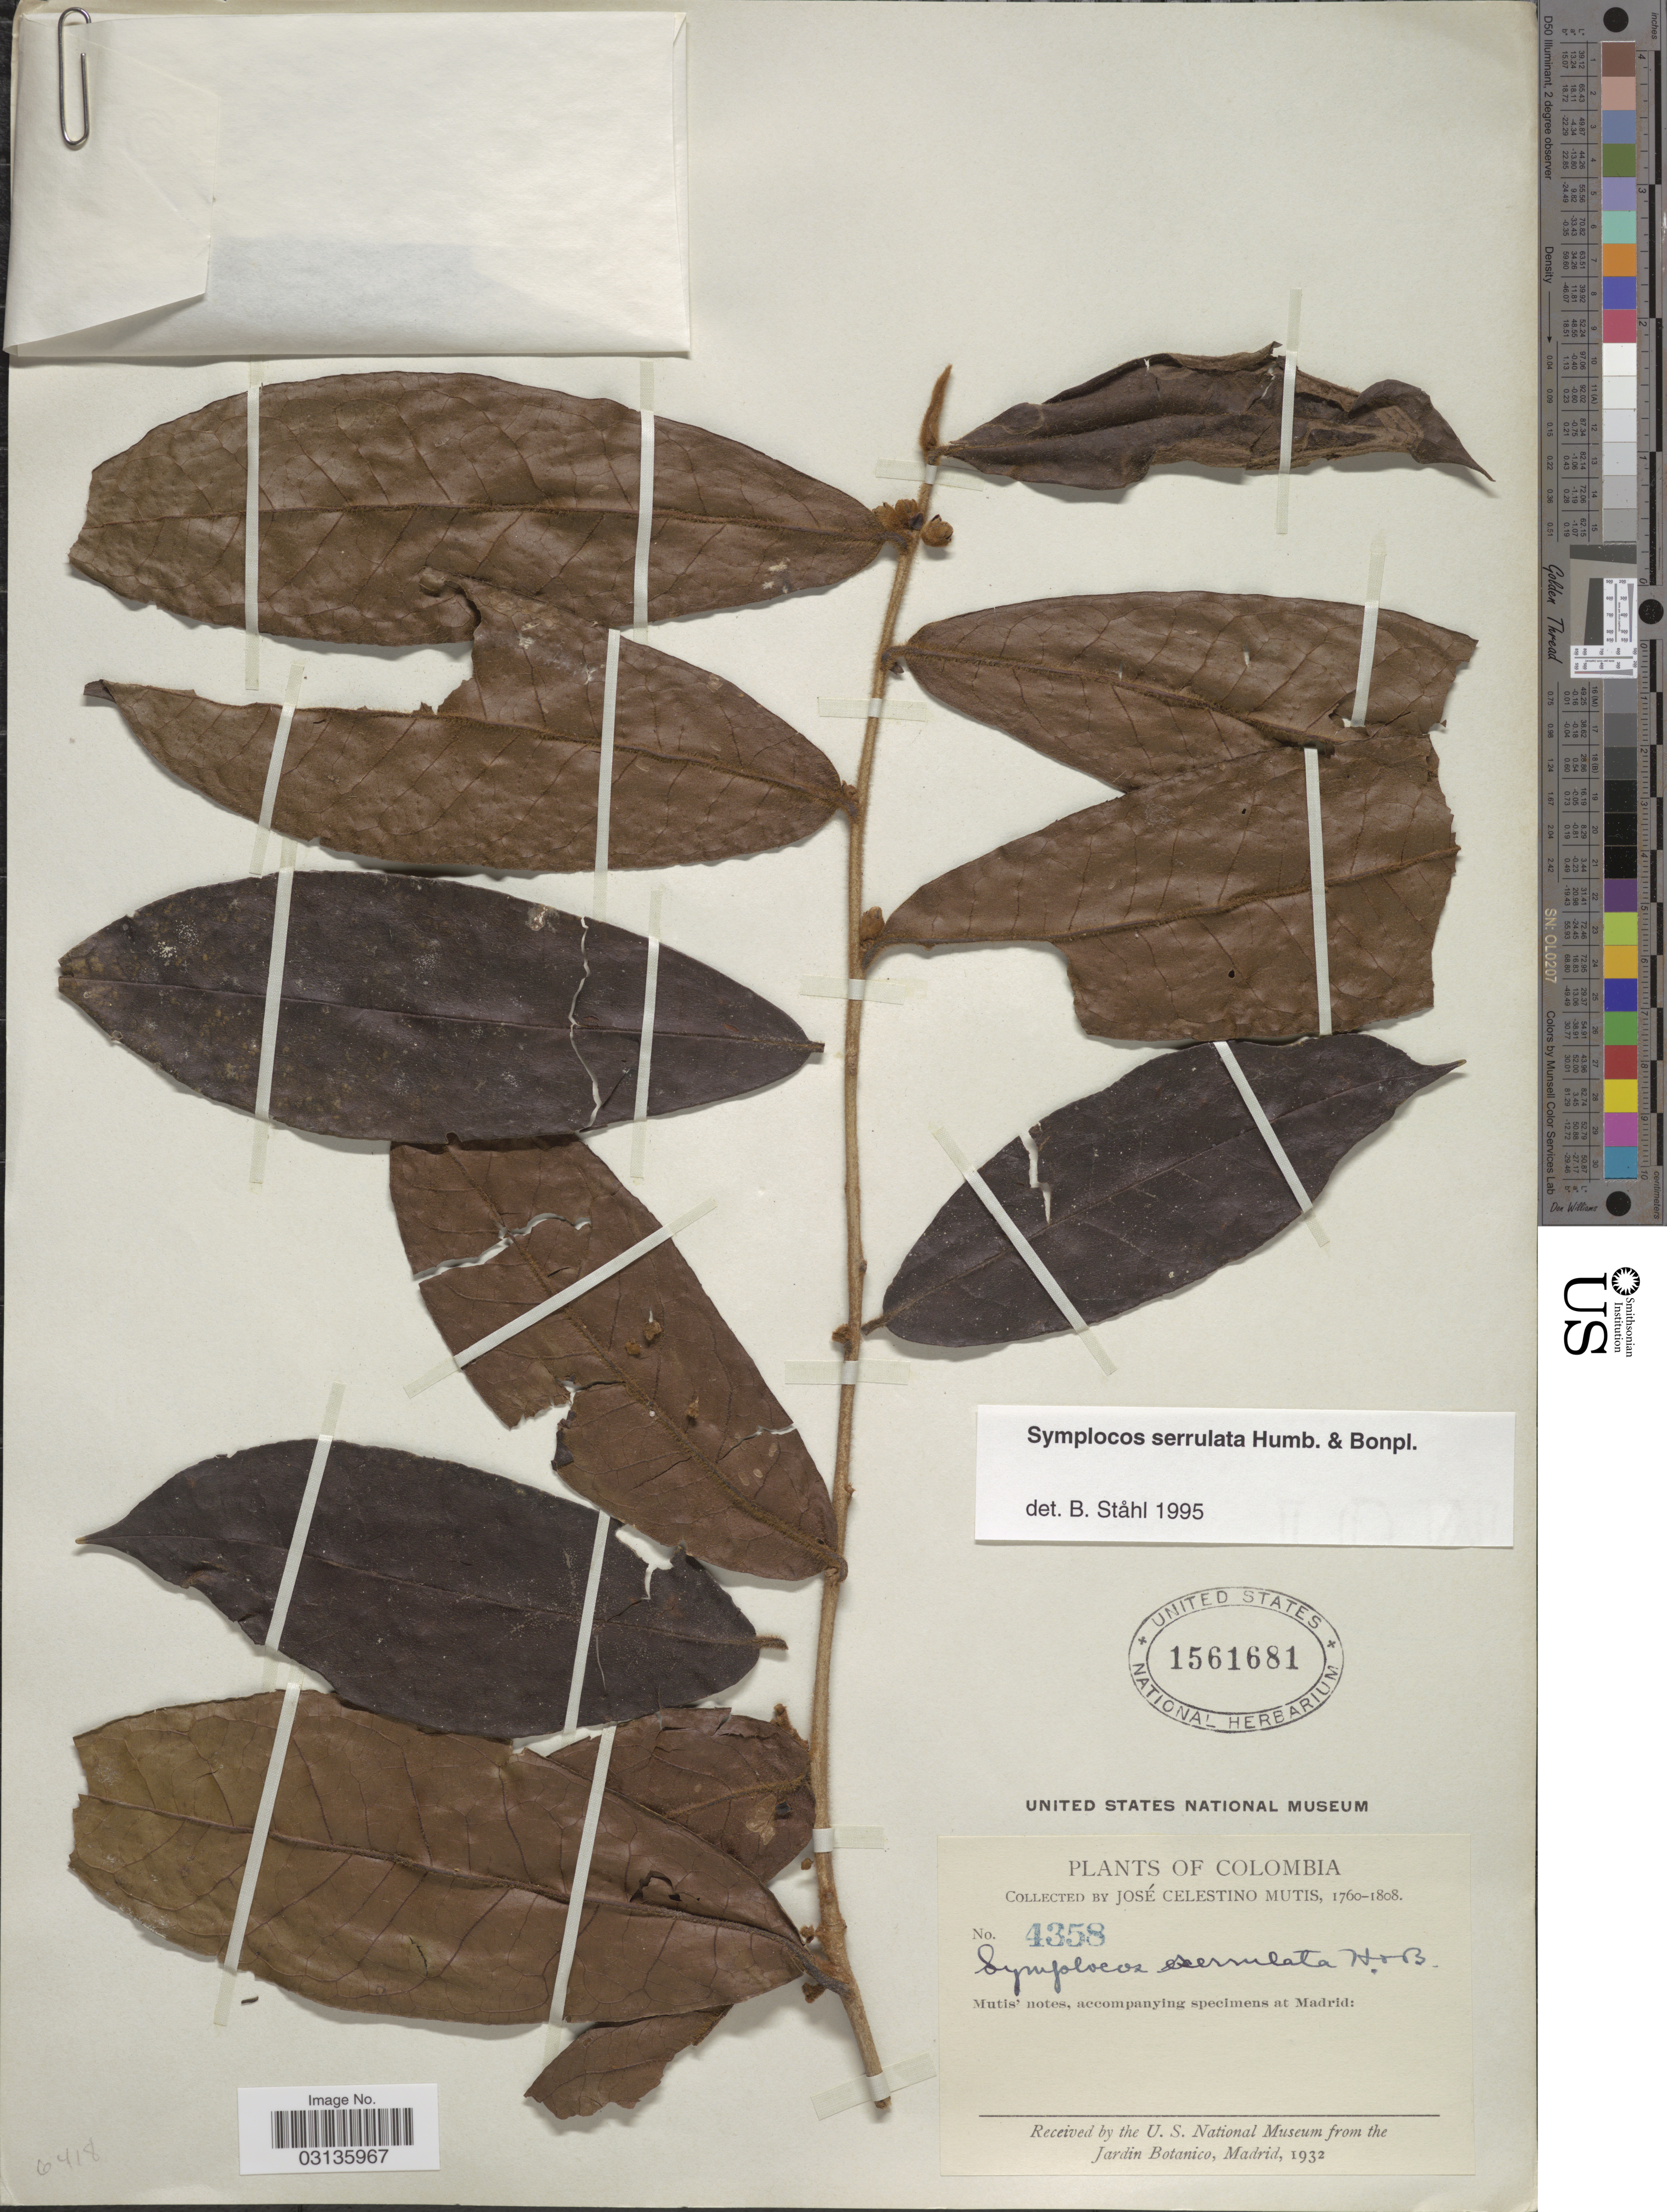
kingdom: Plantae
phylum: Tracheophyta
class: Magnoliopsida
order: Ericales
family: Symplocaceae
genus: Symplocos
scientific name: Symplocos serrulata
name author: Bonpl.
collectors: J. C. B. Mutis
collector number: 4358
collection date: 1760/1808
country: Colombia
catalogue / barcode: US 1561681